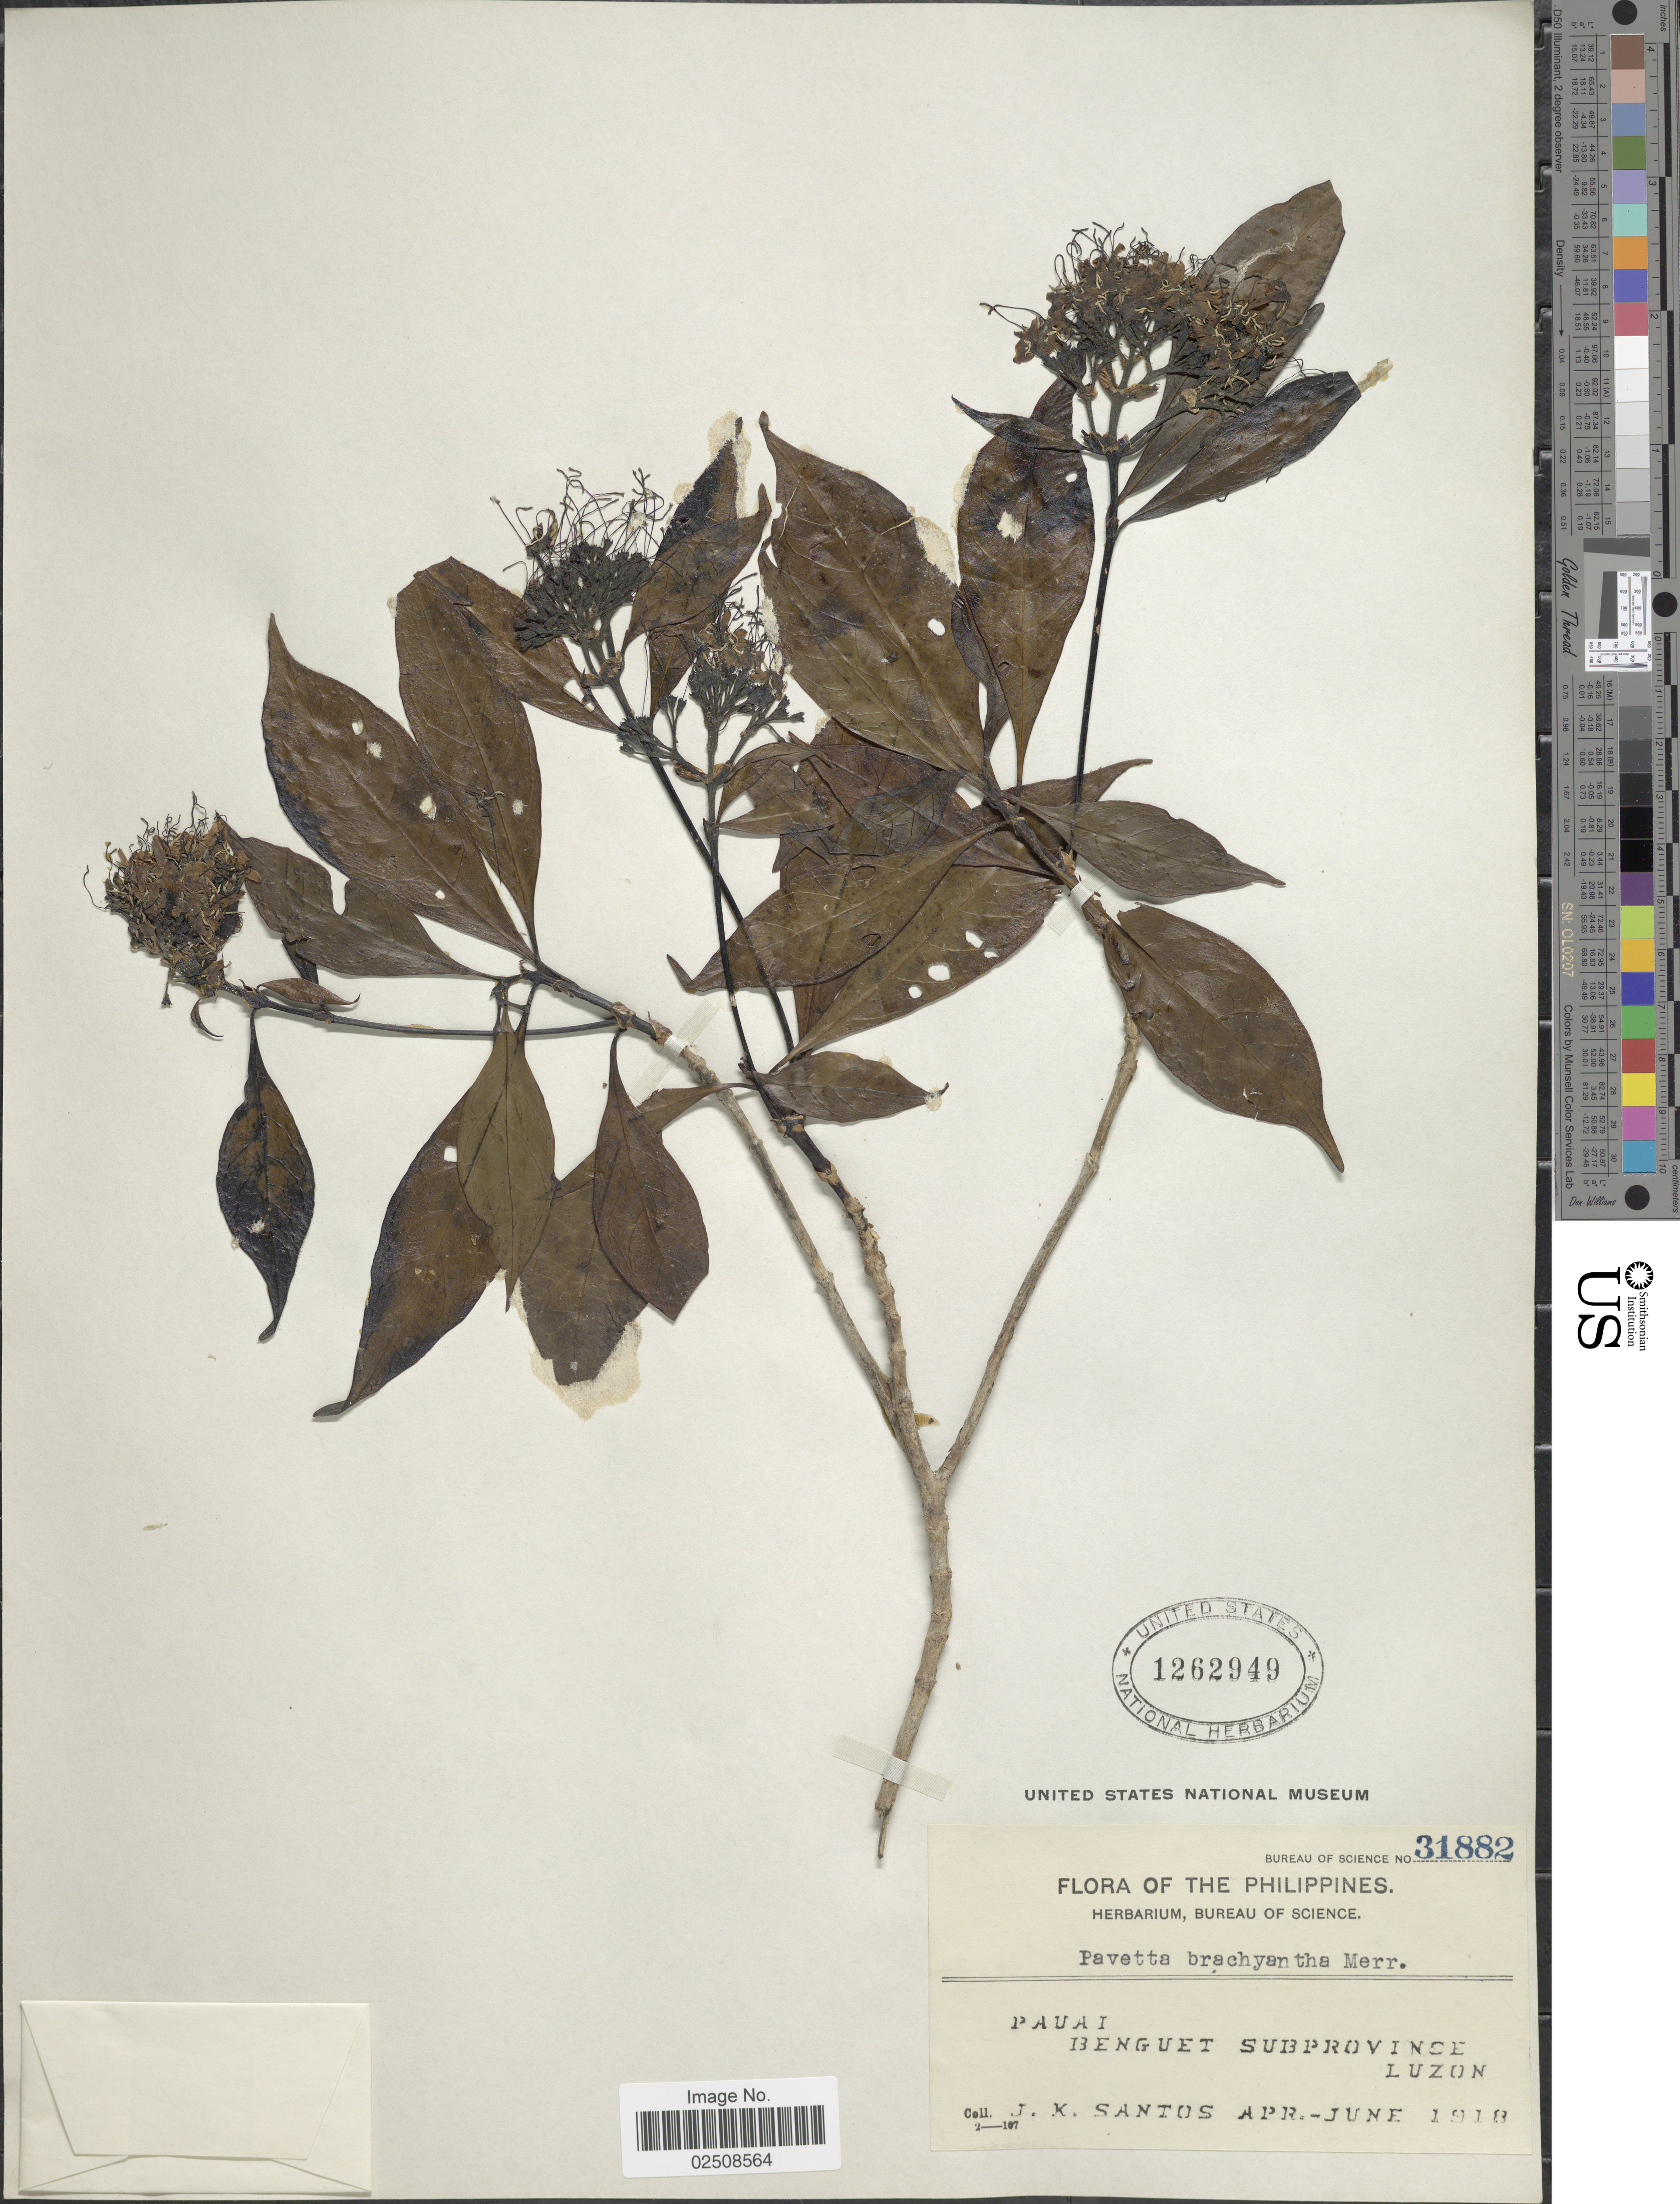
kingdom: Plantae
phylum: Tracheophyta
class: Magnoliopsida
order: Gentianales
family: Rubiaceae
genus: Pavetta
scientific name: Pavetta brachyantha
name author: Merr.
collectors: J. K. Santos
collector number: Bureau of Science 31882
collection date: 1918-04/1918-06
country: Philippines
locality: Pauai, Benguet Subprovince, Luzon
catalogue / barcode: US 1262949